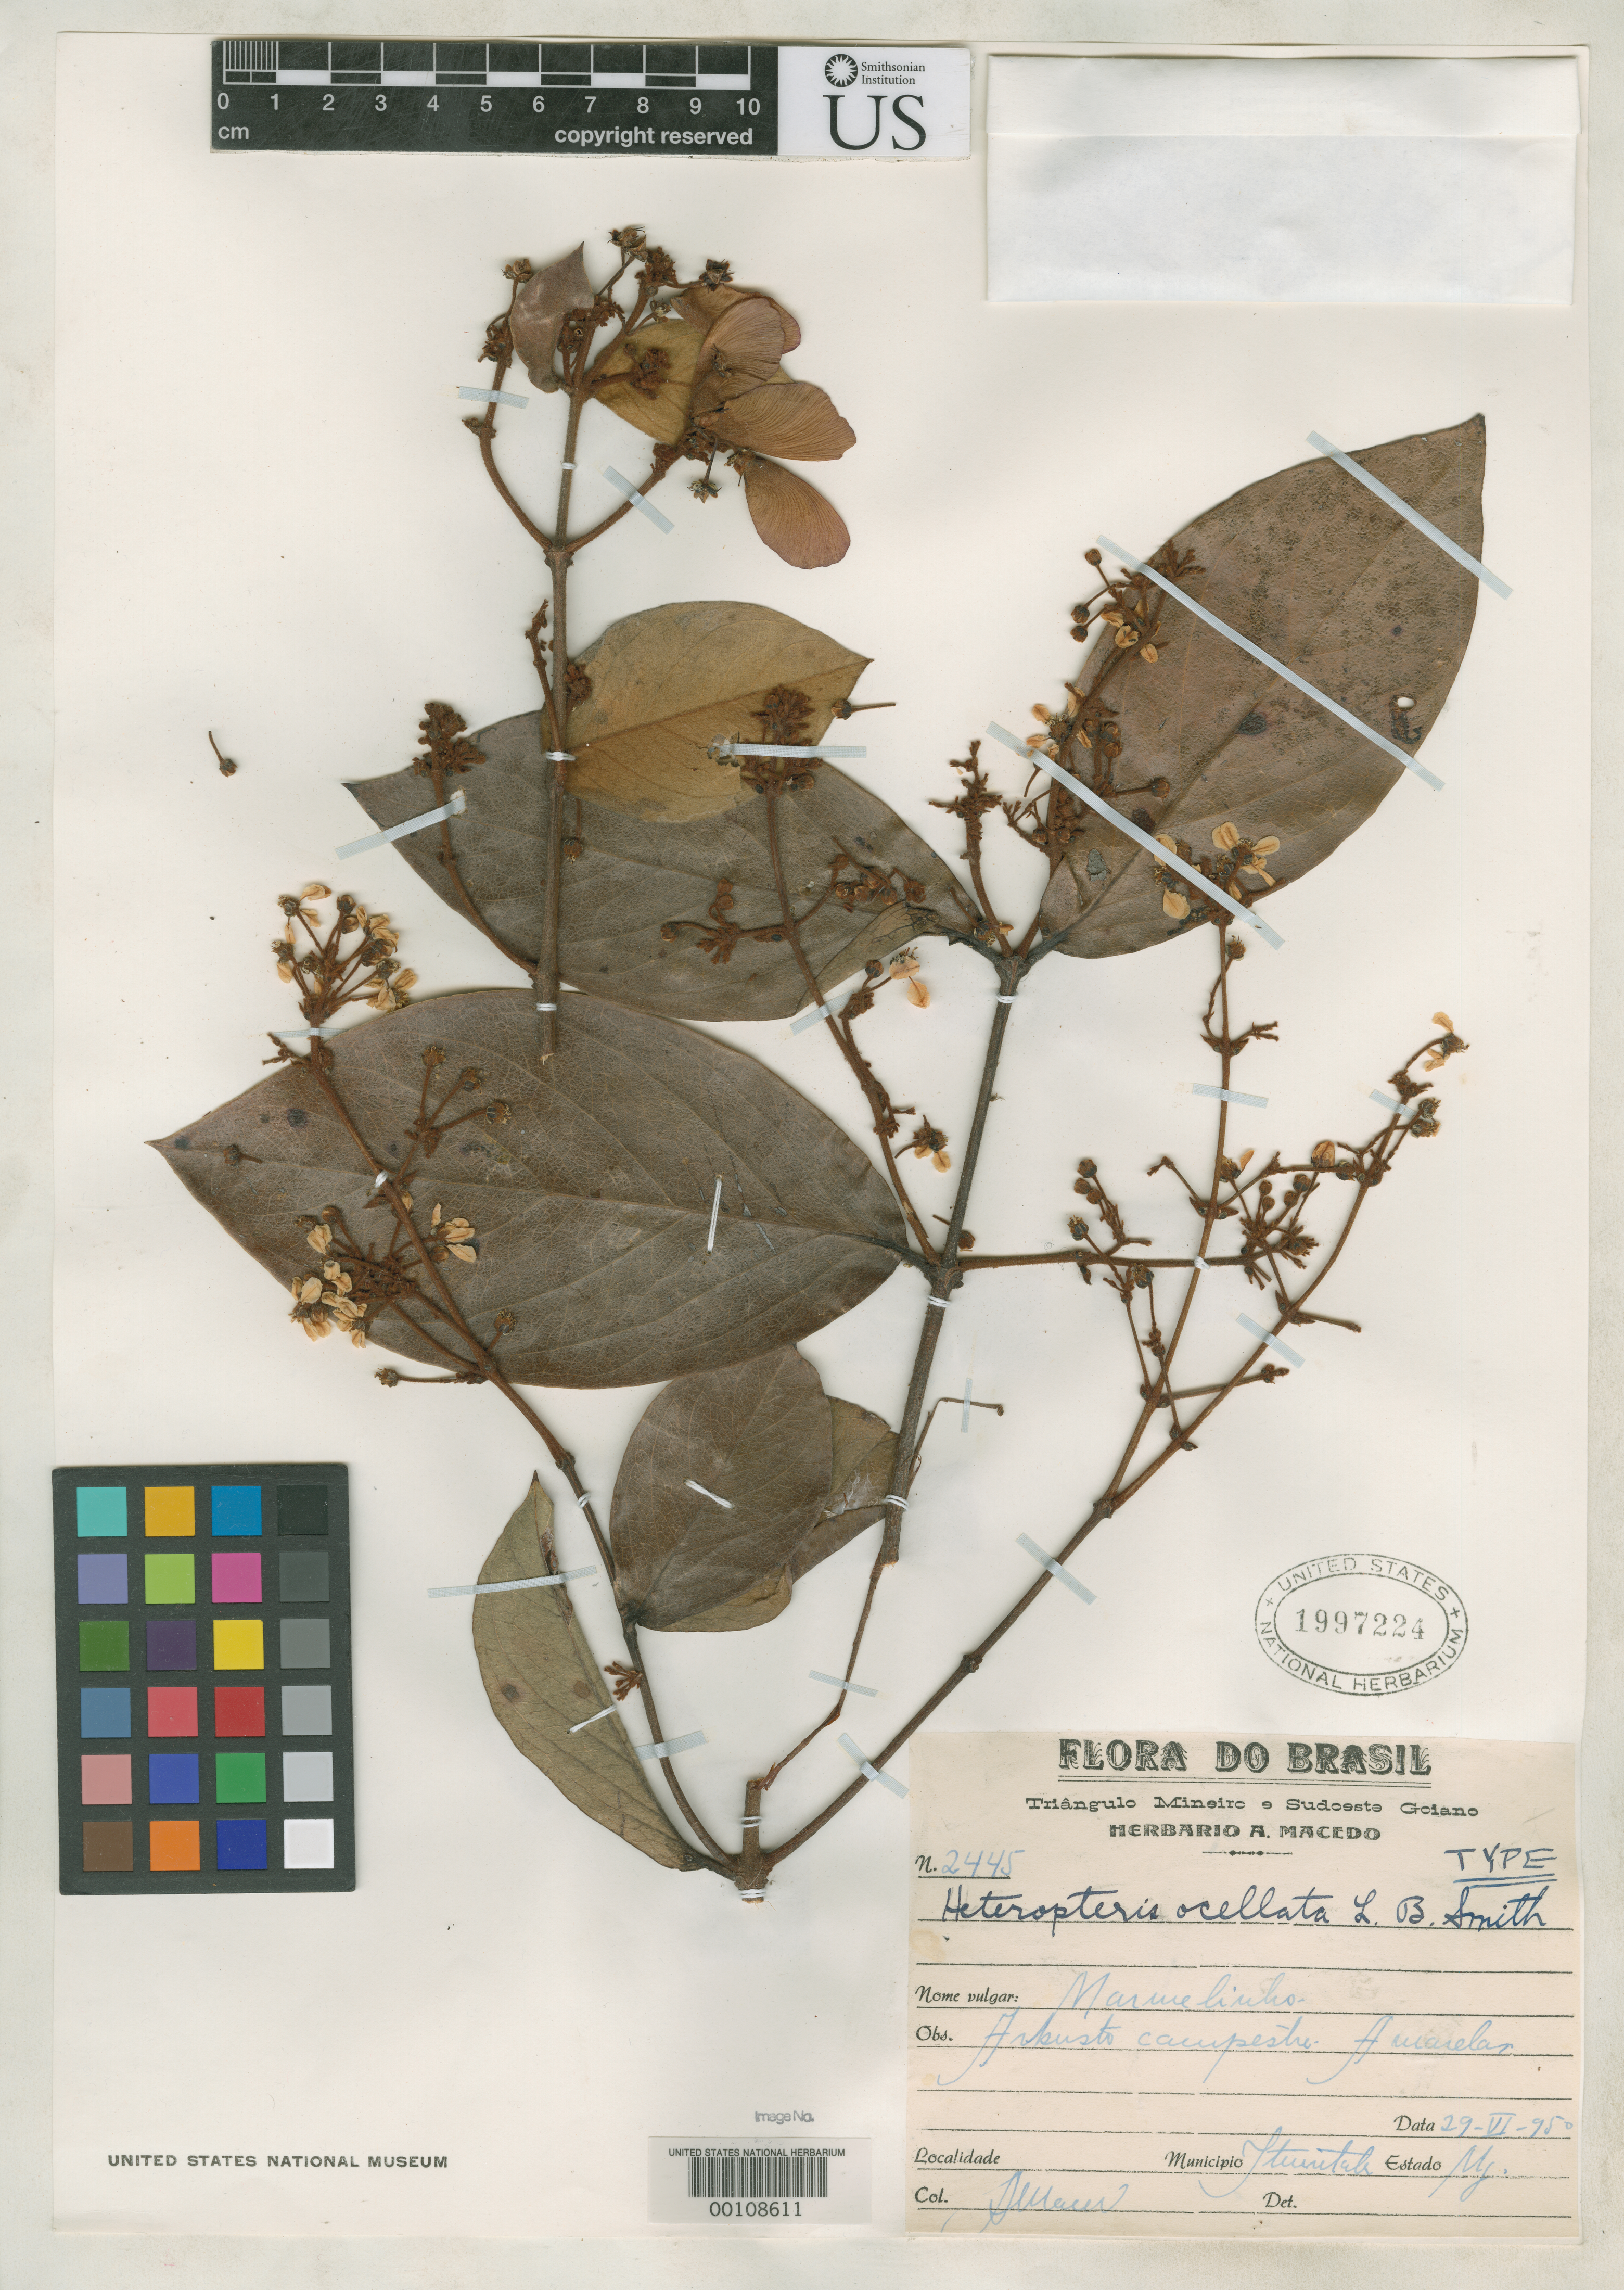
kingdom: Plantae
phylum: Tracheophyta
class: Magnoliopsida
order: Malpighiales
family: Malpighiaceae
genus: Heteropterys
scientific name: Heteropterys ocellata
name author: L.B. Sm.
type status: Holotype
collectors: A. Macedo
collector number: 2445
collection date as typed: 29 Jun 1950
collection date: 1950-06-29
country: Brazil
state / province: Minas Gerais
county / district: Ituiutaba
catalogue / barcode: US 1997224